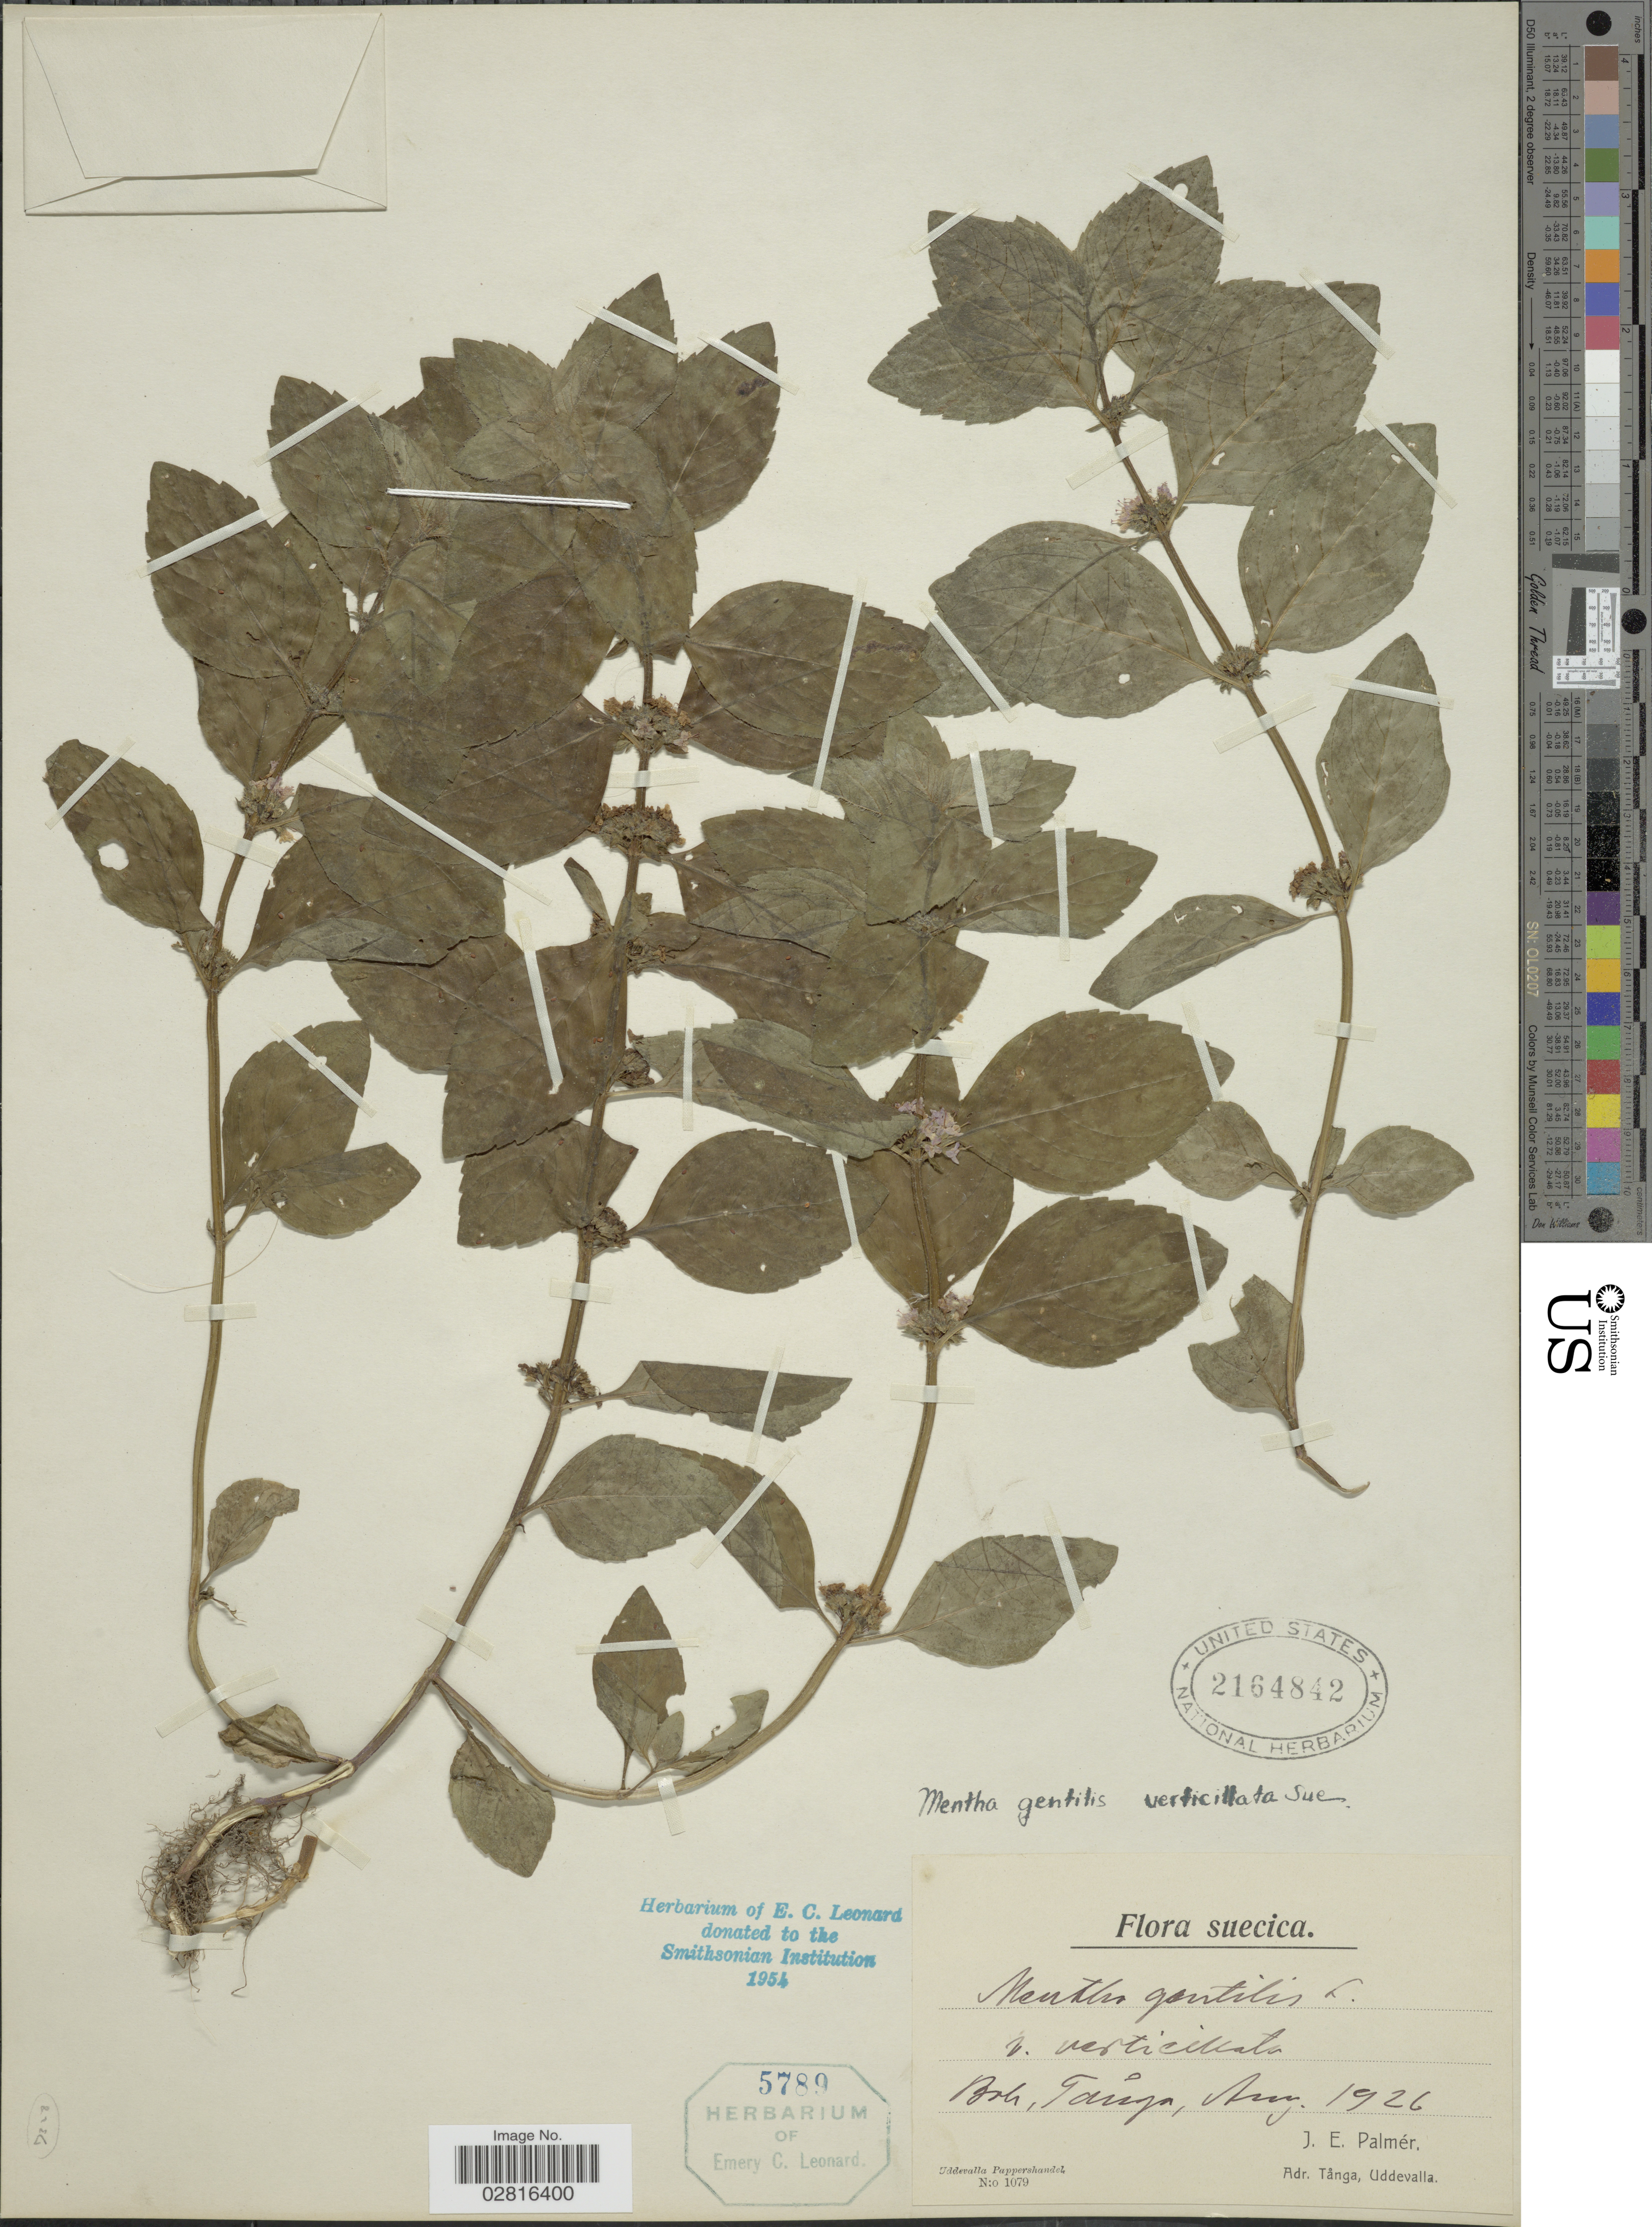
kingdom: Plantae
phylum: Tracheophyta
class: Magnoliopsida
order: Lamiales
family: Lamiaceae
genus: Mentha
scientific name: Mentha x gentilis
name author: L.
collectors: J. E. Palmér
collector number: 1079?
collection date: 1926-08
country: Sweden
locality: Suecica. Boh. Tanga [interpreted].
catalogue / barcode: US 2164842